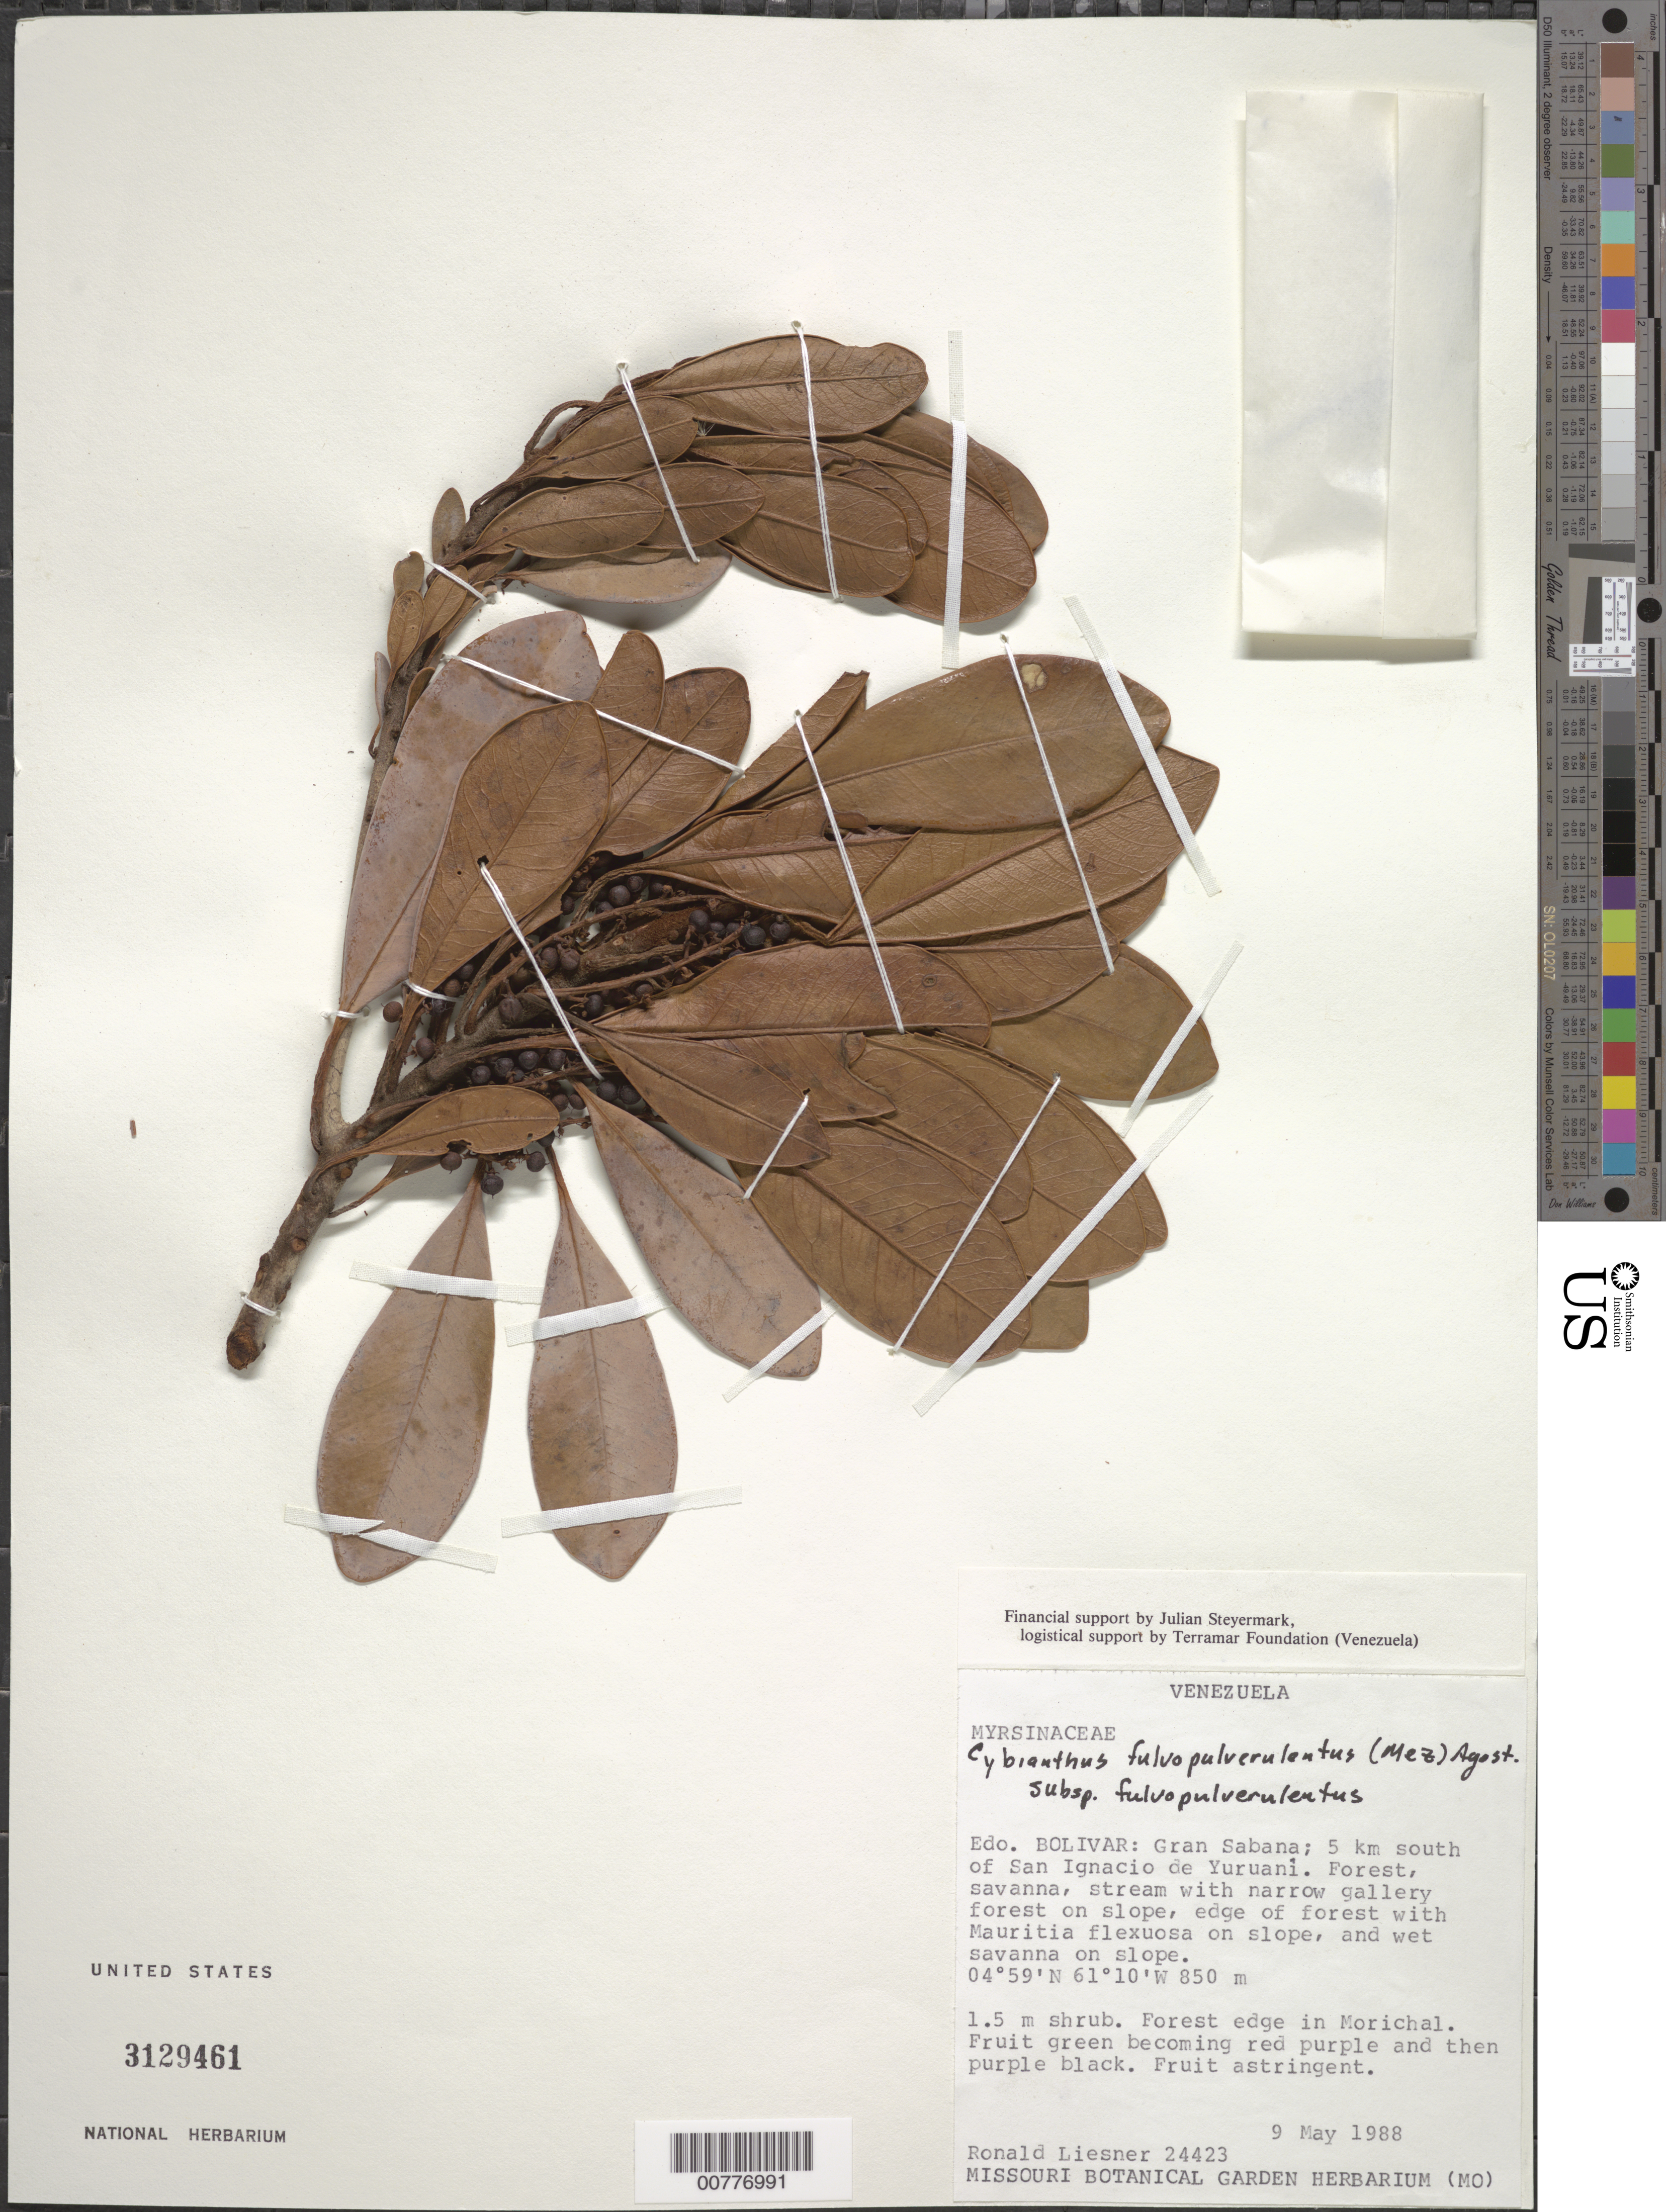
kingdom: Plantae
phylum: Tracheophyta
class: Magnoliopsida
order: Ericales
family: Primulaceae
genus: Cybianthus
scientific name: Cybianthus fulvopulverulentus subsp. fulvopulverulentus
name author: (Mez) G. Agostini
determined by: Pipoly, J. J., III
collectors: R. L. Liesner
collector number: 24423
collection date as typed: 9-May-88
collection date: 1988-05-09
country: Venezuela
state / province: Bolívar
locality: Gran Sabana, 5 km S of San Ignacio de Yuruani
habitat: Forest, savanna, stream with narrow gallery forest on slope, edge of forest with Mauritia flexuosa on slope, and wet savanna on slope; in morichal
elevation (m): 850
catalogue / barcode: US 3129461